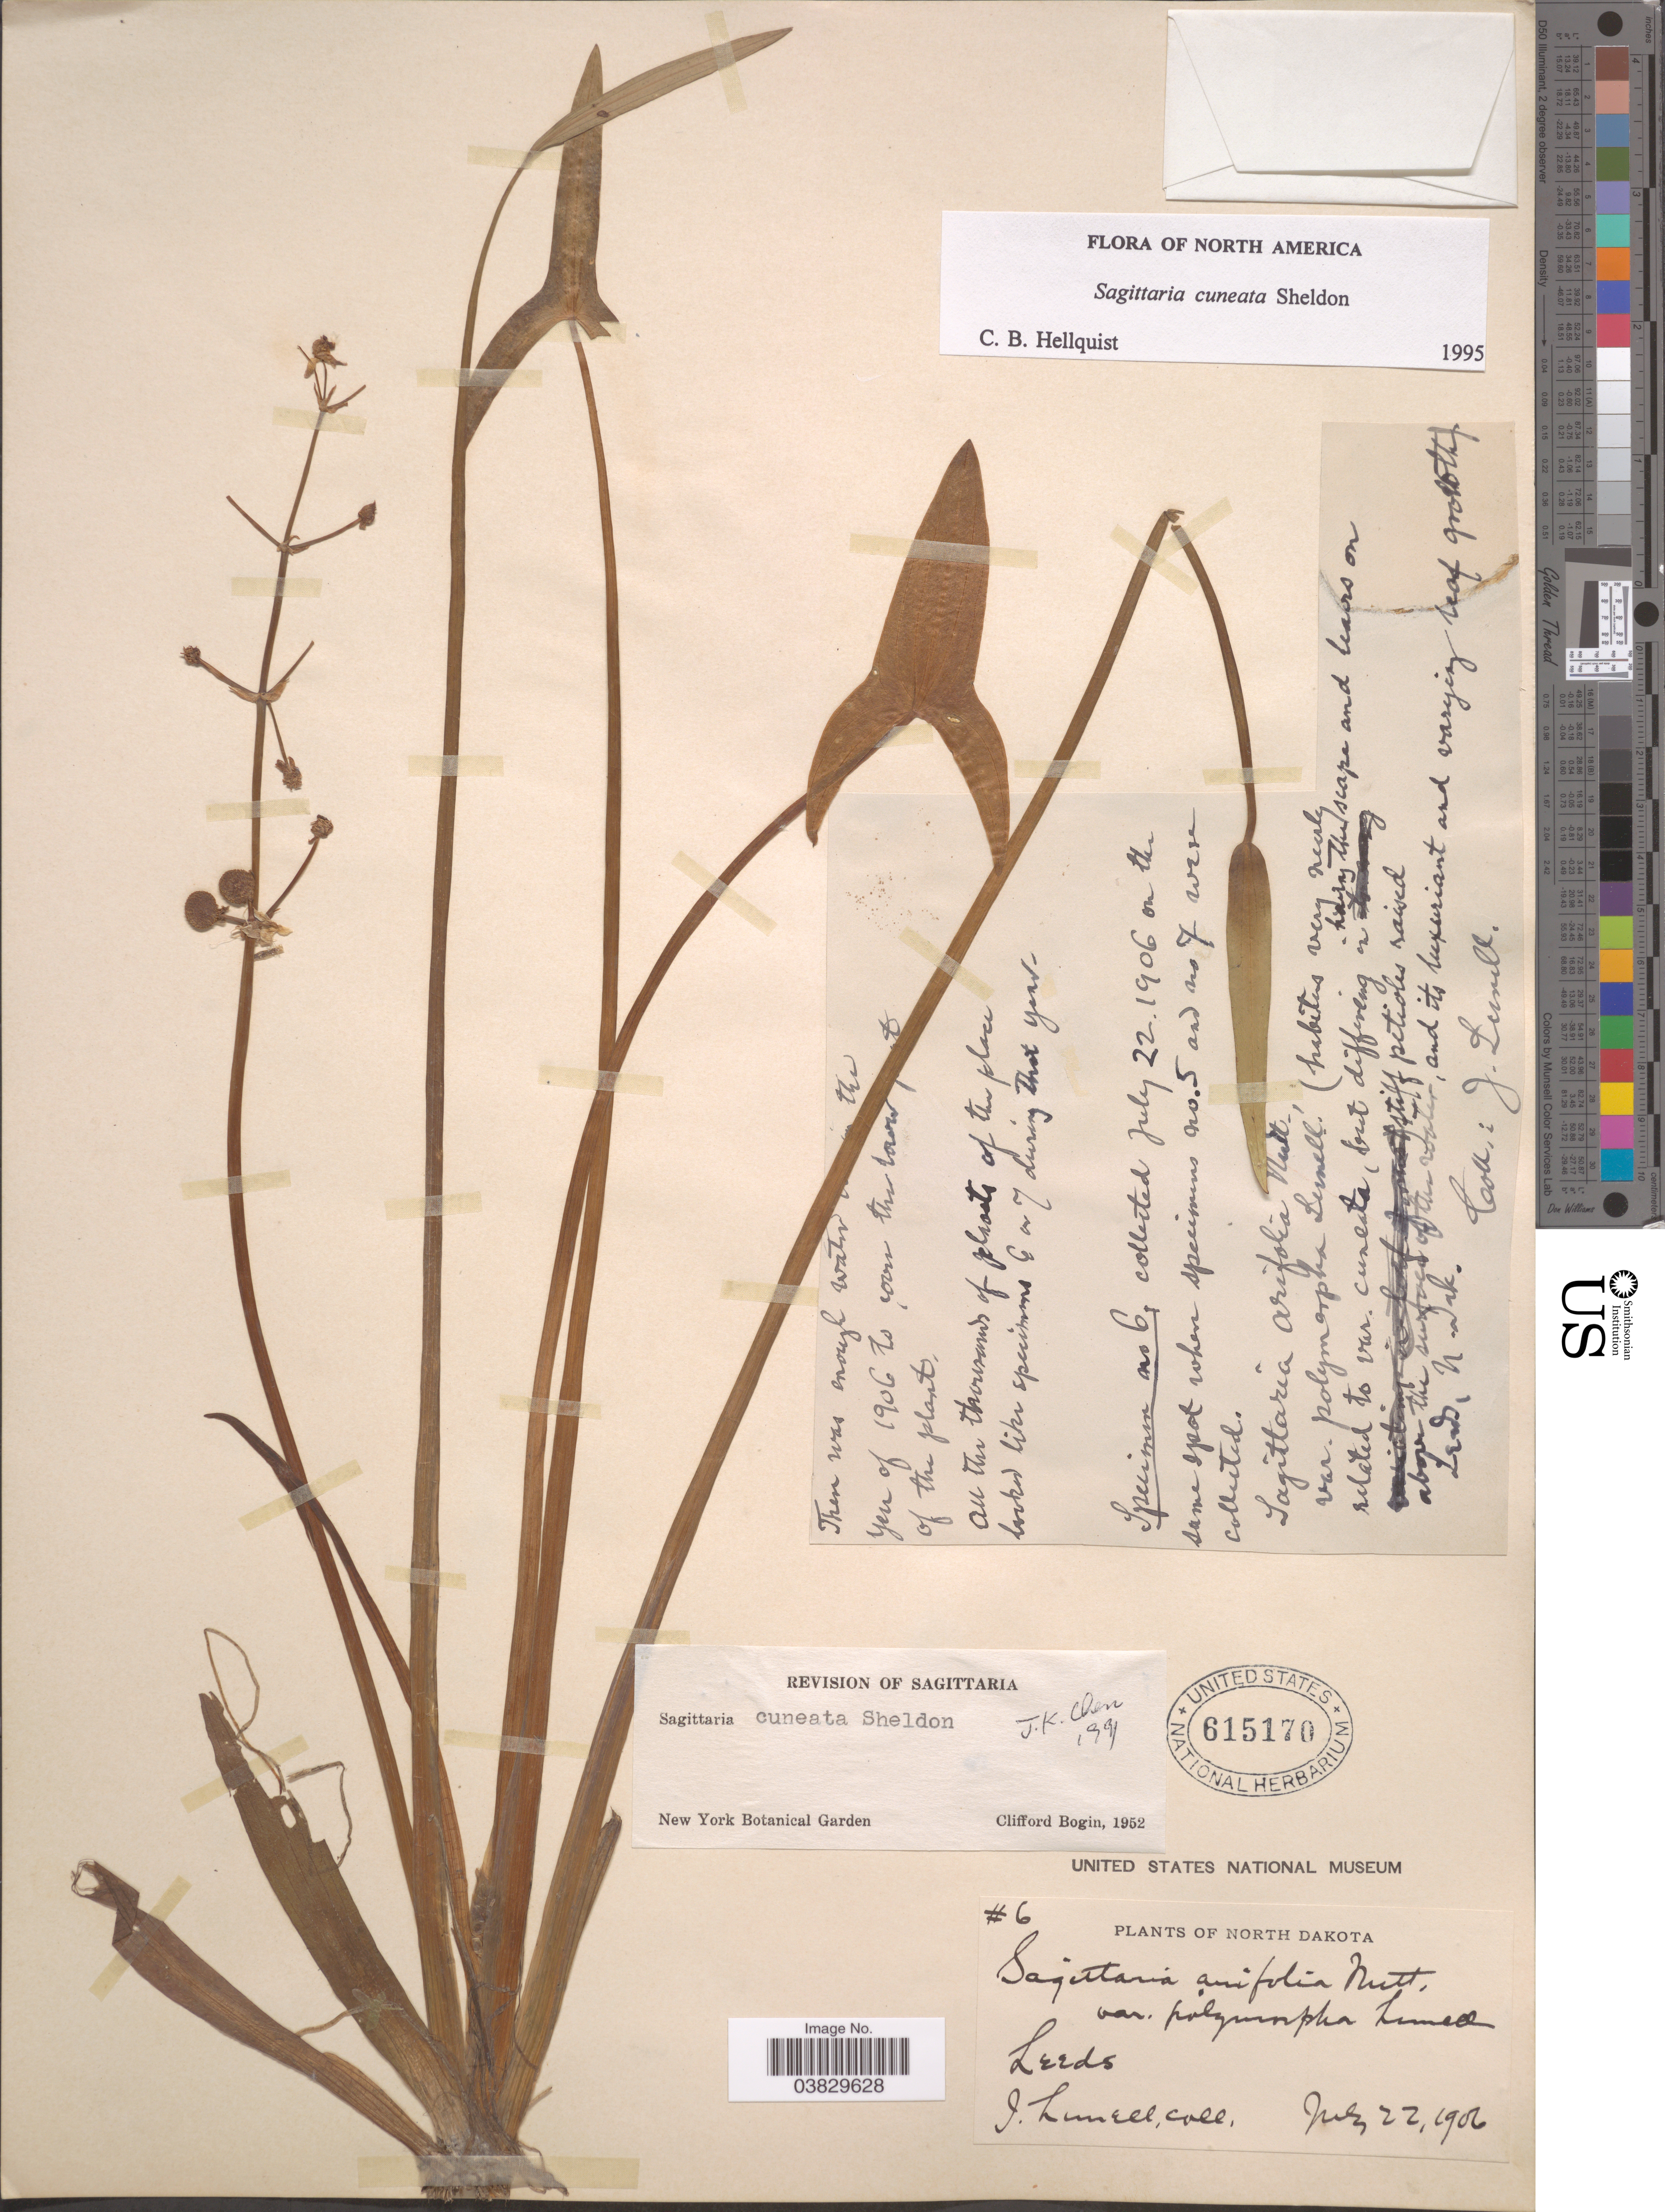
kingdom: Plantae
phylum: Tracheophyta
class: Liliopsida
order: Alismatales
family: Alismataceae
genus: Sagittaria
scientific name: Sagittaria cuneata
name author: E. Sheld.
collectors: J. Lunell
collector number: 6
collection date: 1906-07-22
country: United States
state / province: North Dakota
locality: Leeds.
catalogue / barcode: US 615170